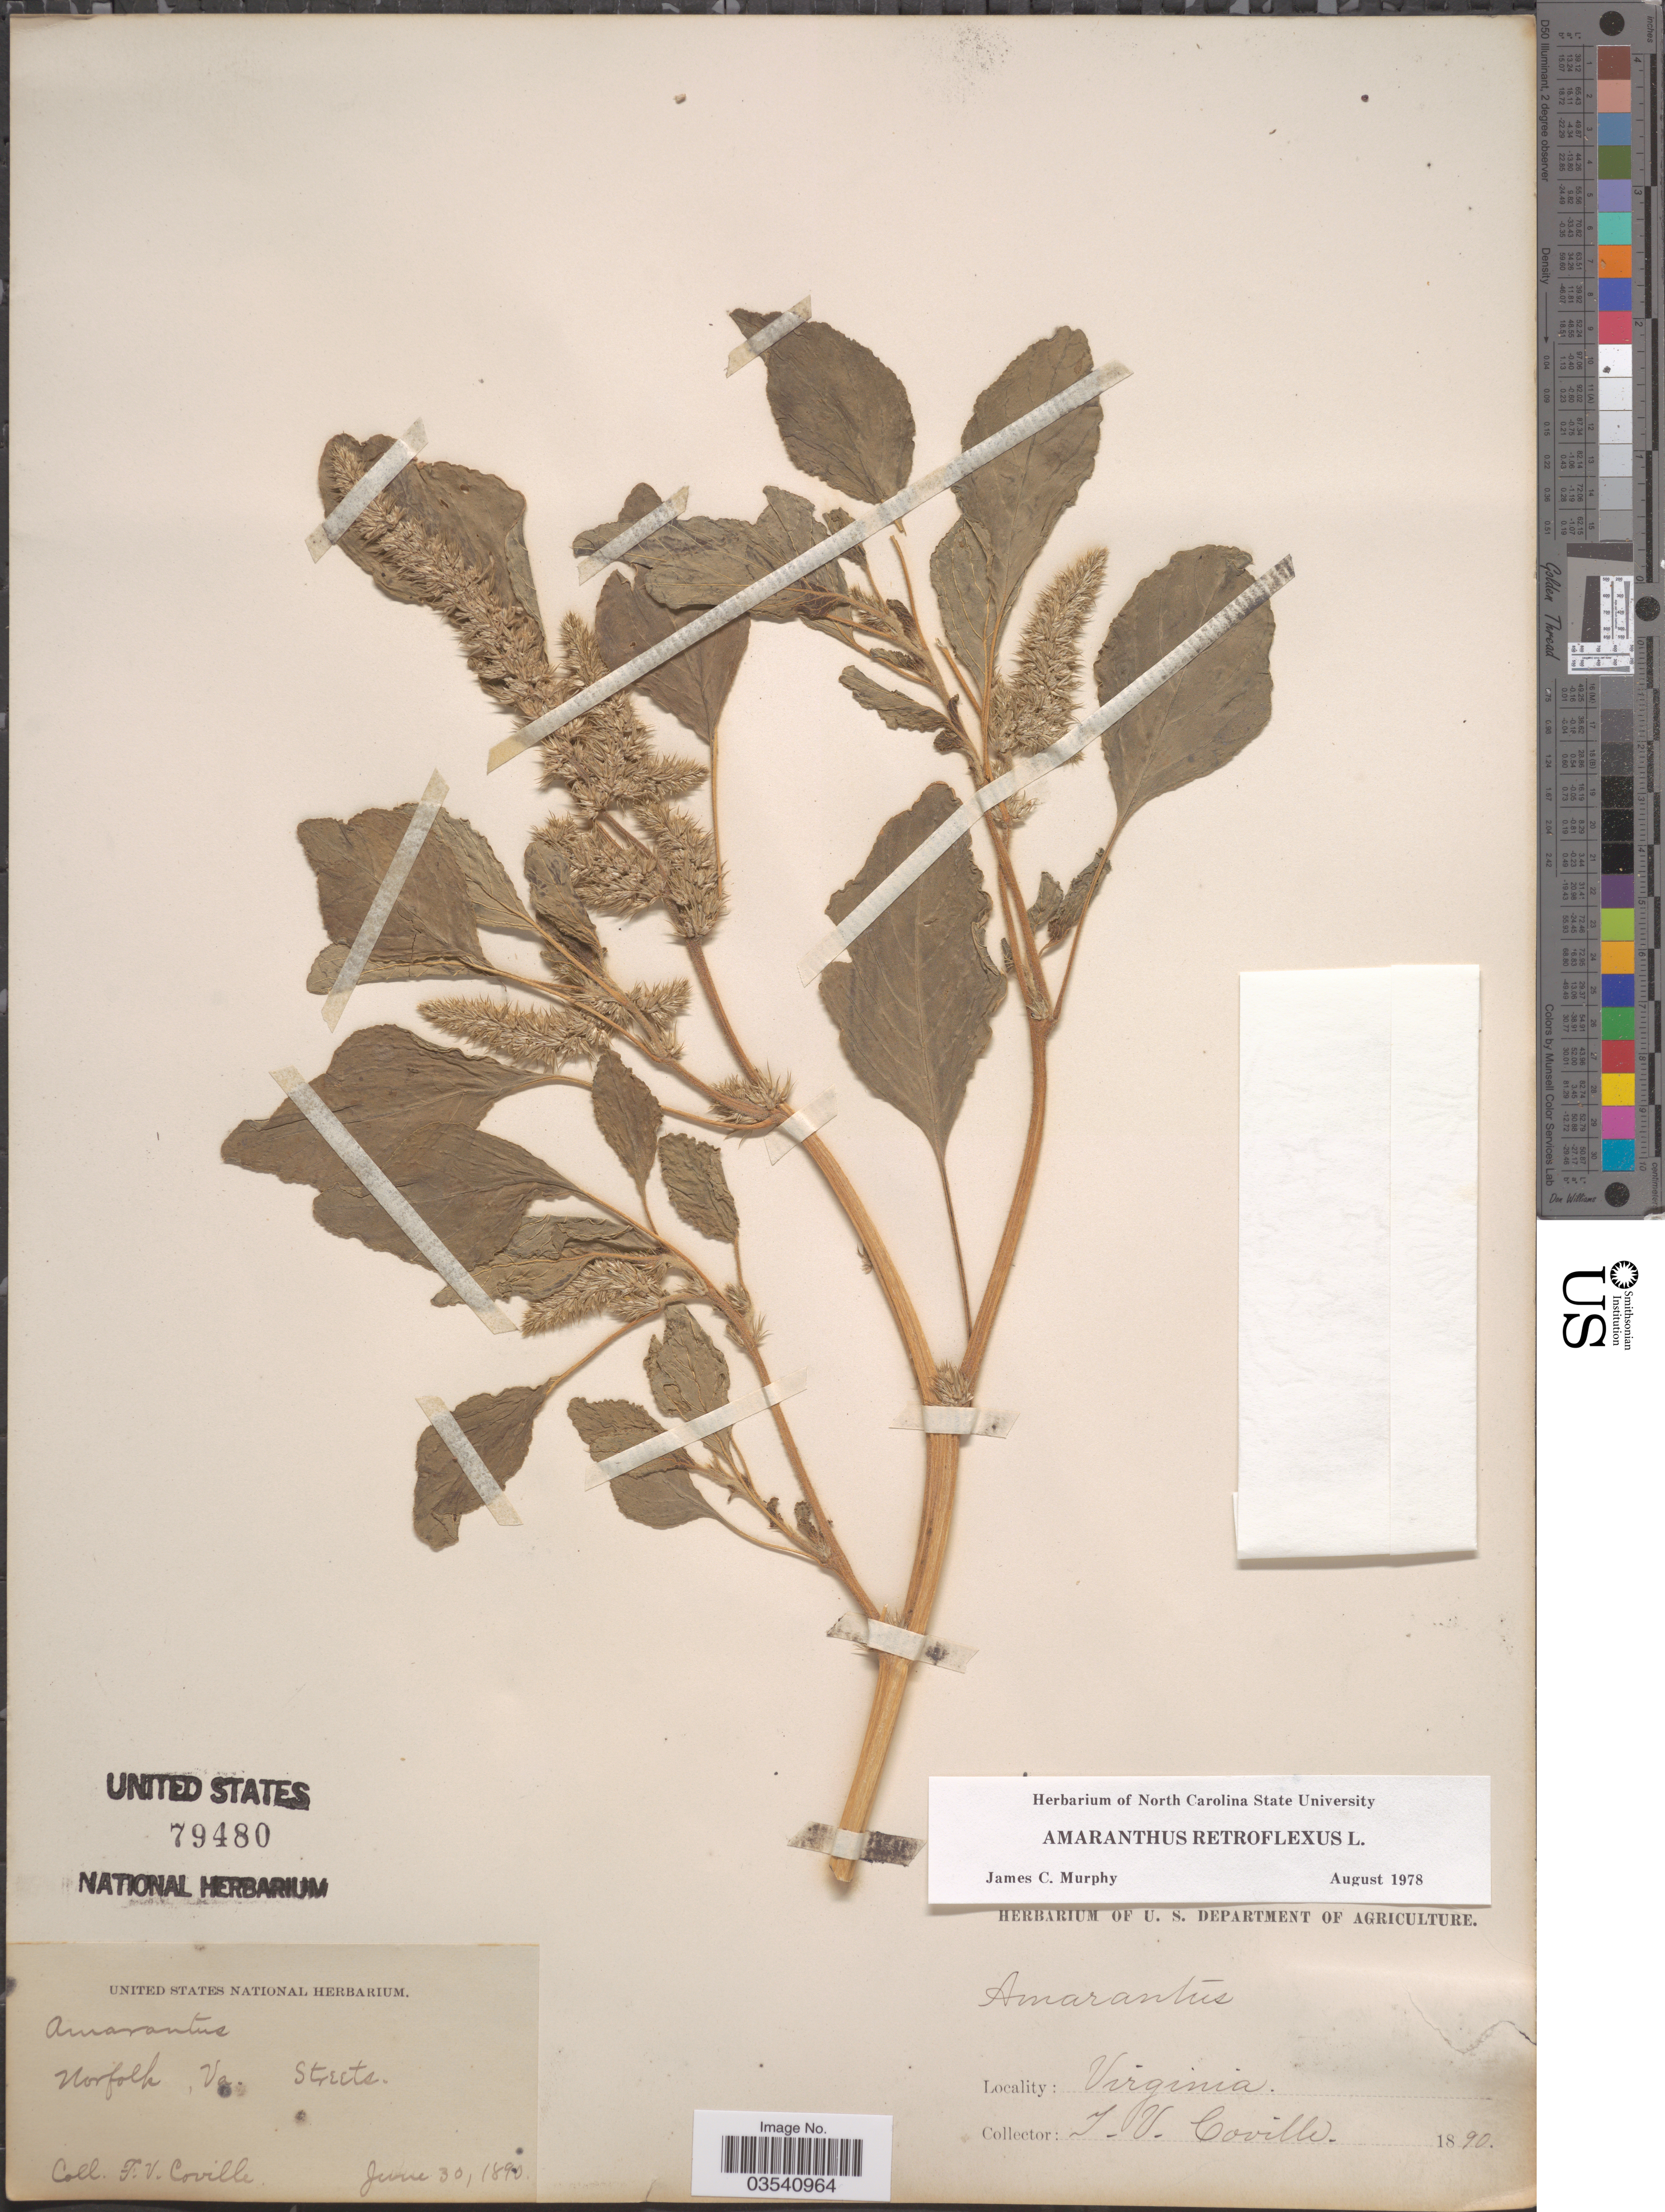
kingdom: Plantae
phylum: Tracheophyta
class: Magnoliopsida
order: Caryophyllales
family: Amaranthaceae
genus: Amaranthus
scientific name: Amaranthus retroflexus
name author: L.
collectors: F. V. Coville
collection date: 1890-06-30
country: United States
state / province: Virginia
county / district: City of Norfolk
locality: Norfolk. Streets.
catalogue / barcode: US 79480